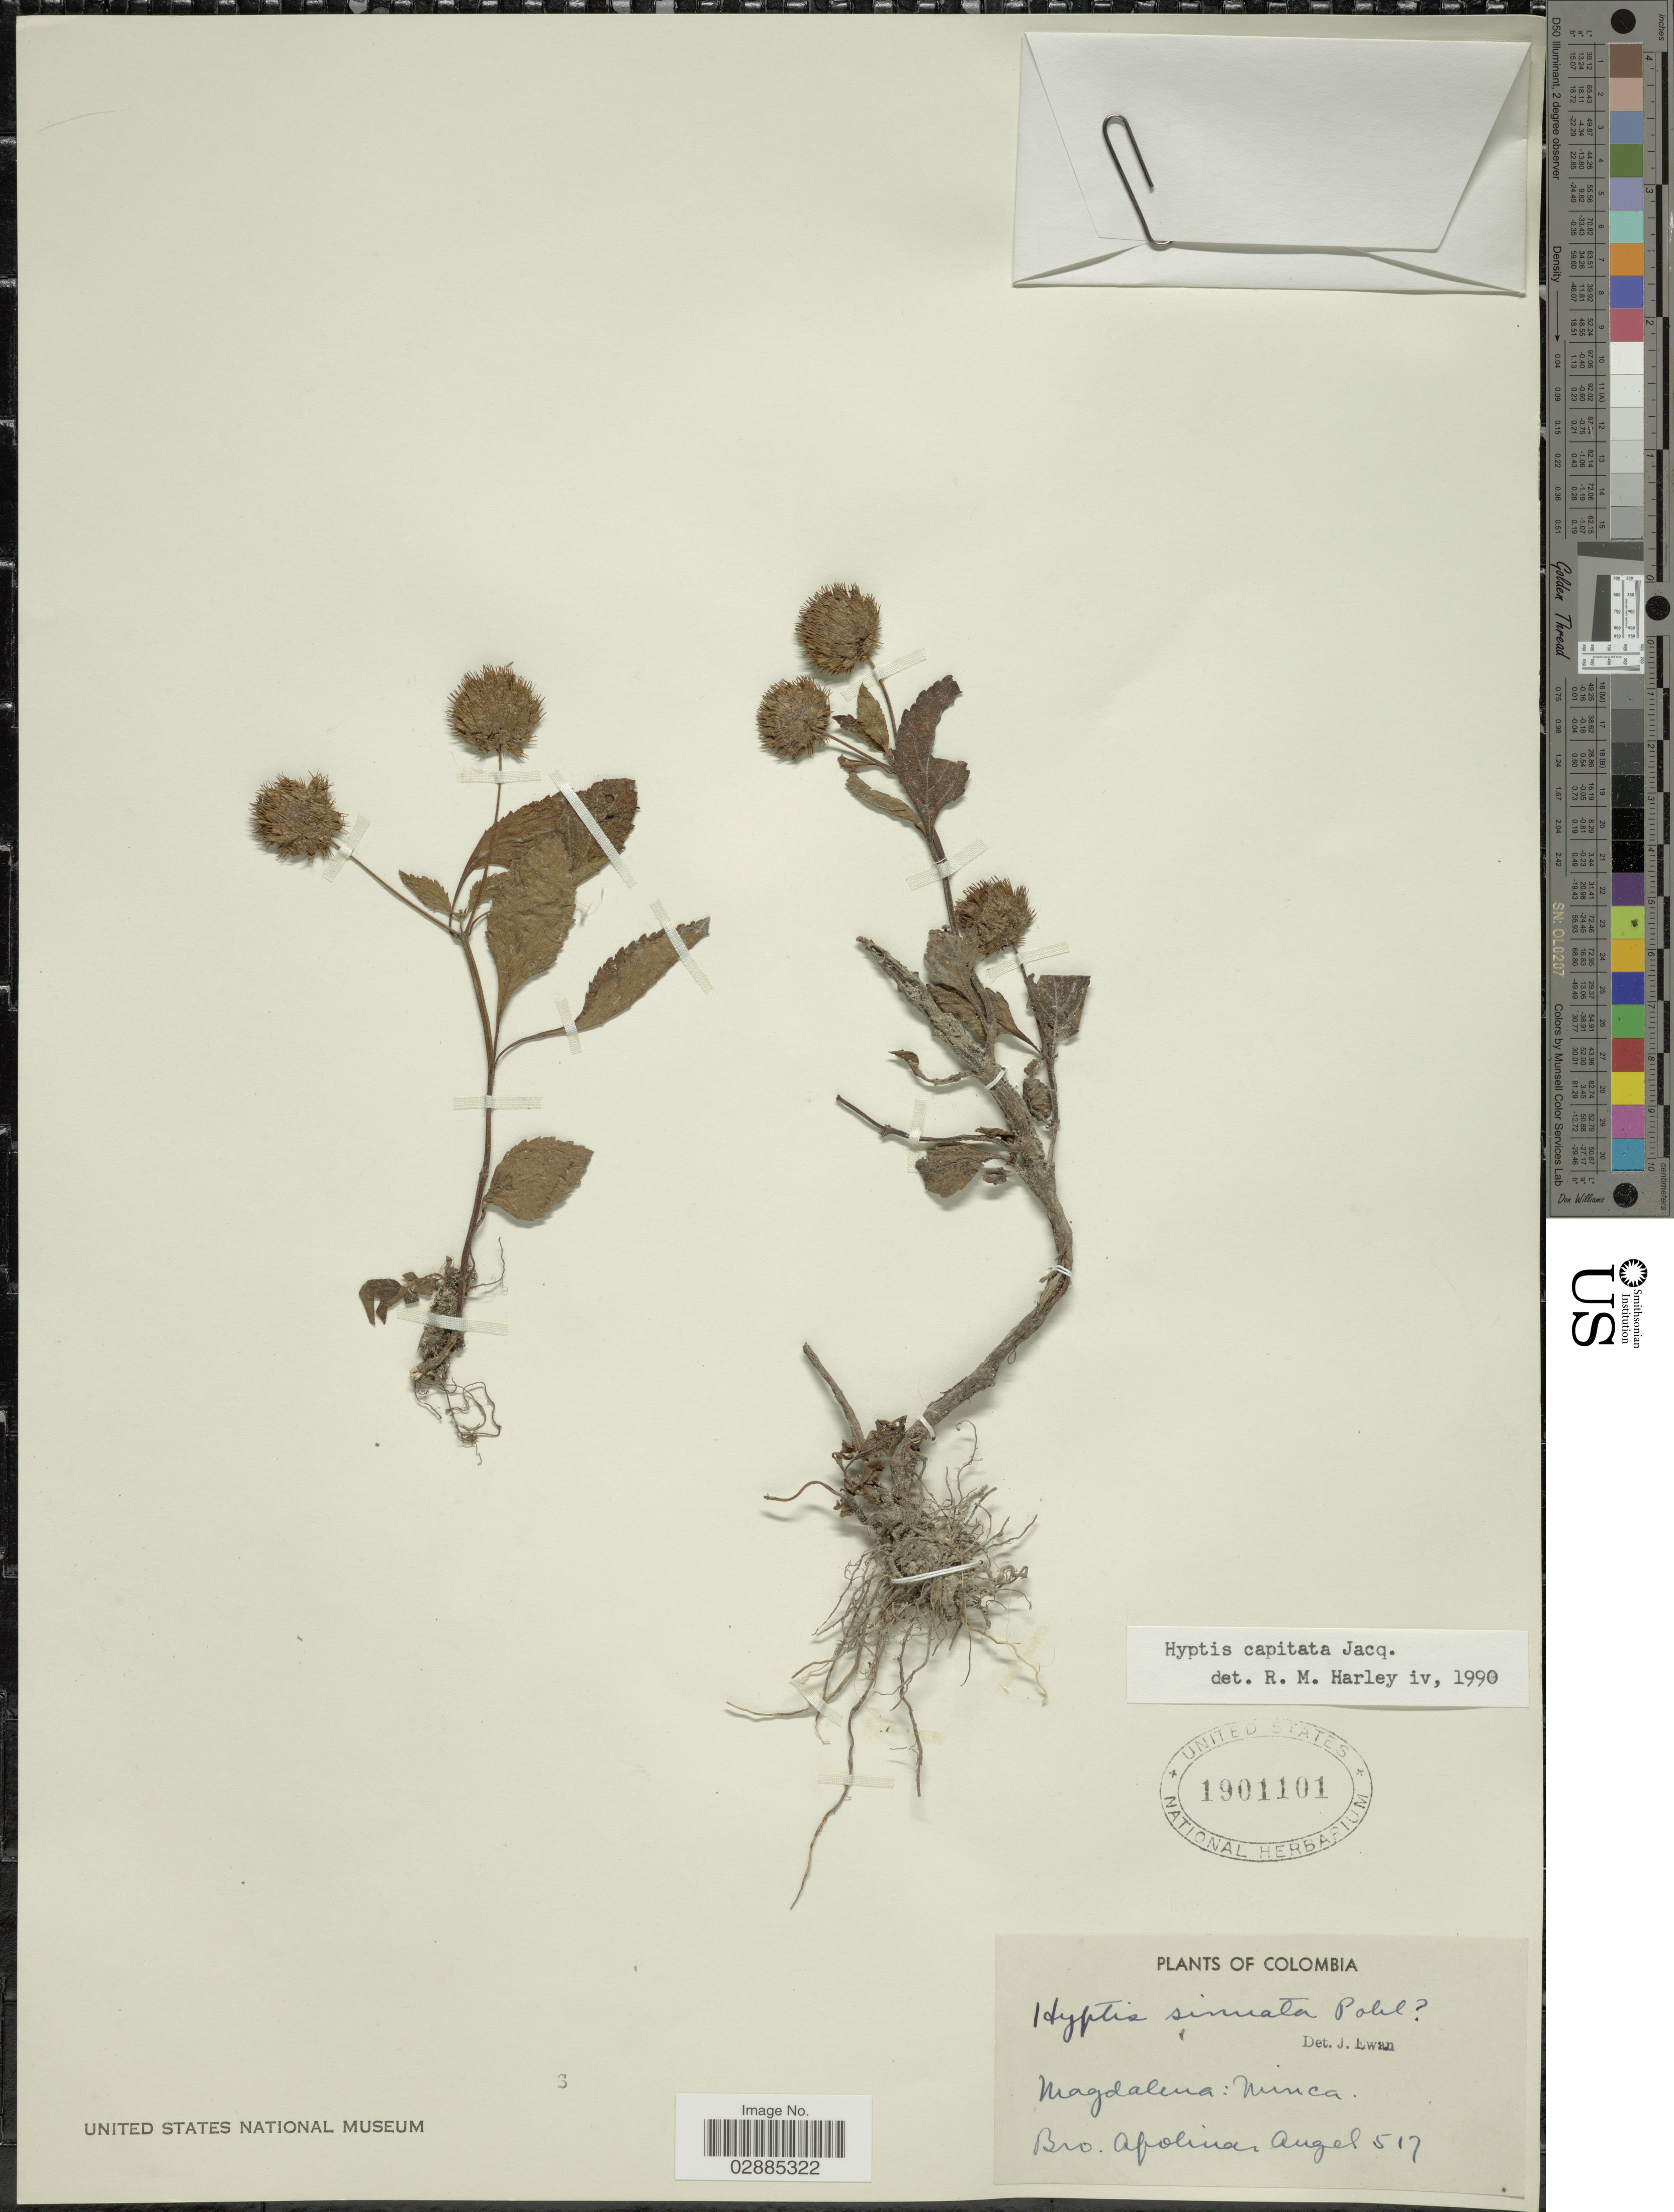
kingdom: Plantae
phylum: Tracheophyta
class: Magnoliopsida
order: Lamiales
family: Lamiaceae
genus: Hyptis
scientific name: Hyptis capitata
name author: Jacq.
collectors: Bro. Apolinar A.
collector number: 517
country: Colombia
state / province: Magdalena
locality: Minca.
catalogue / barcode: US 1901101